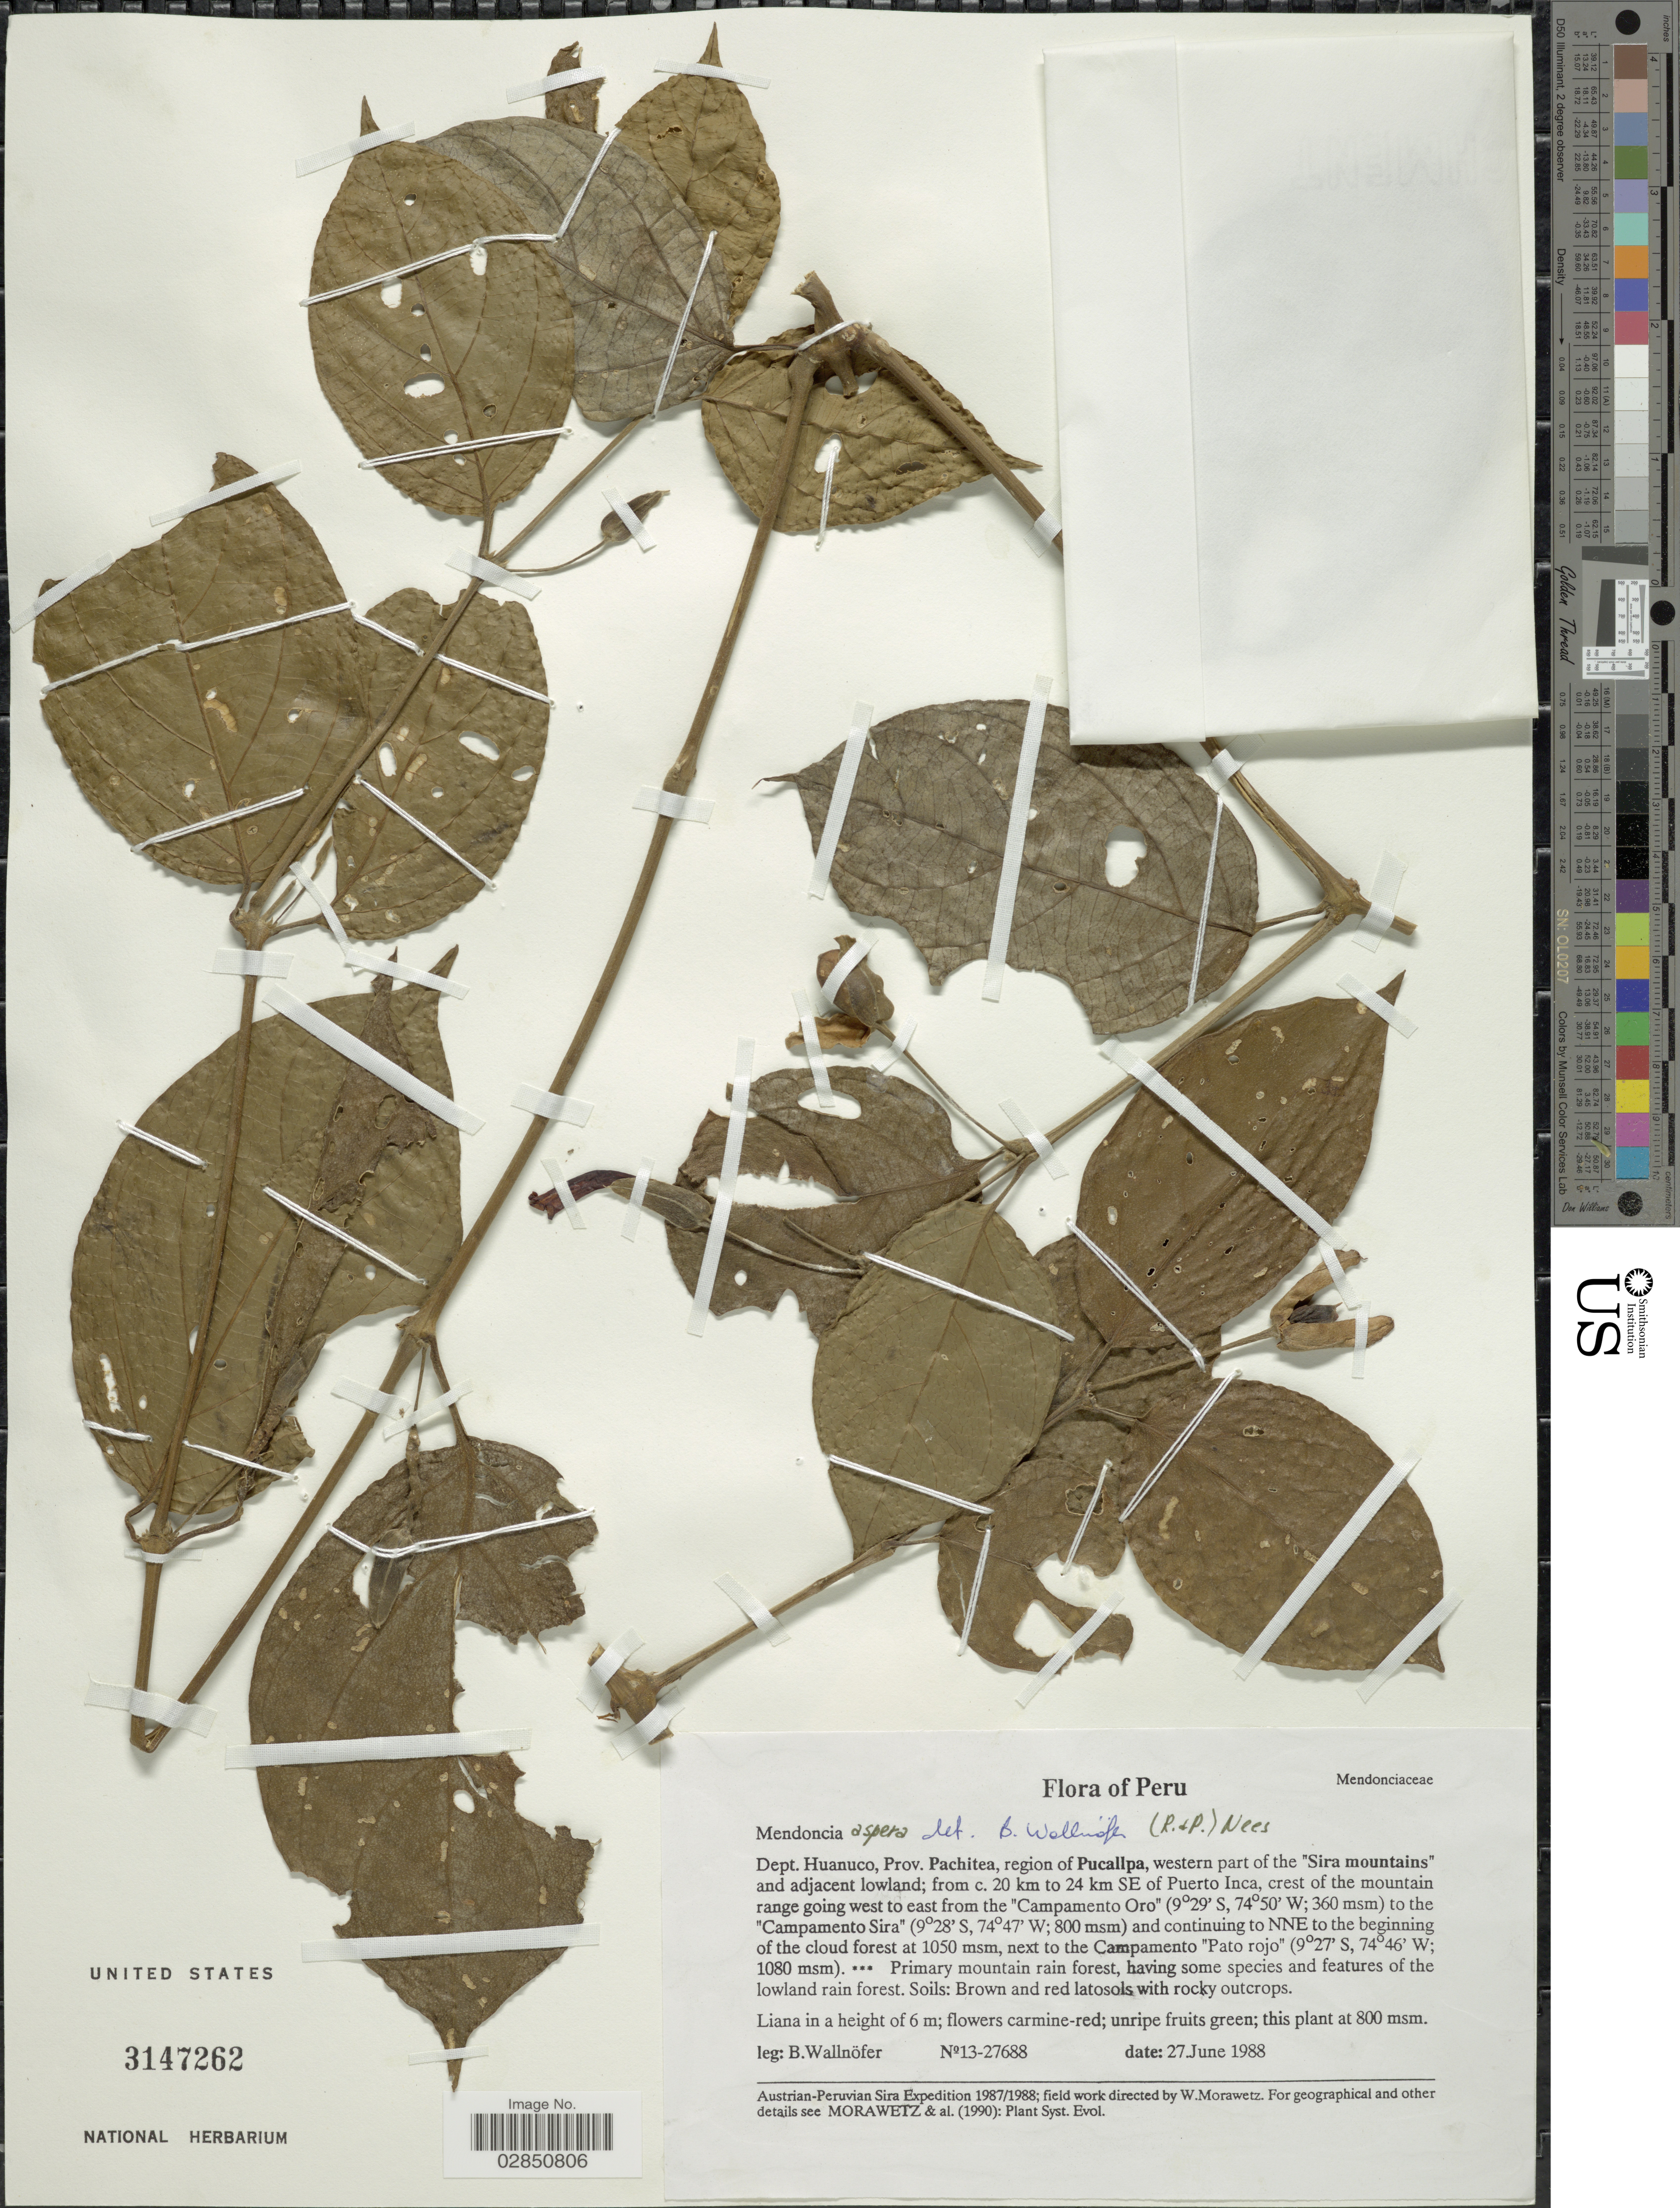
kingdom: Plantae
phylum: Tracheophyta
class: Magnoliopsida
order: Lamiales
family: Acanthaceae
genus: Mendoncia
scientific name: Mendoncia aspera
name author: (Ruiz & Pav.) Nees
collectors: B. Wallnöfer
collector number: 13-27688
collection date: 1988-06-27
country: Peru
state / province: Huánuco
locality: Dept. Huanuco, Prov. Pachitea, region of Pucallpa, western part of the "Sira mountains" and adjacent lowland; from c. 20 km to 24 km SE of Puerto Inca, crest of the mountain range going west to east from the "Campamento Oro"to the "Campamento Sira"and continuing to NNE to the beginning of the cloud forest, next to the Campamento "Pato rojo".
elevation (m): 1050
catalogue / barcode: US 3147262